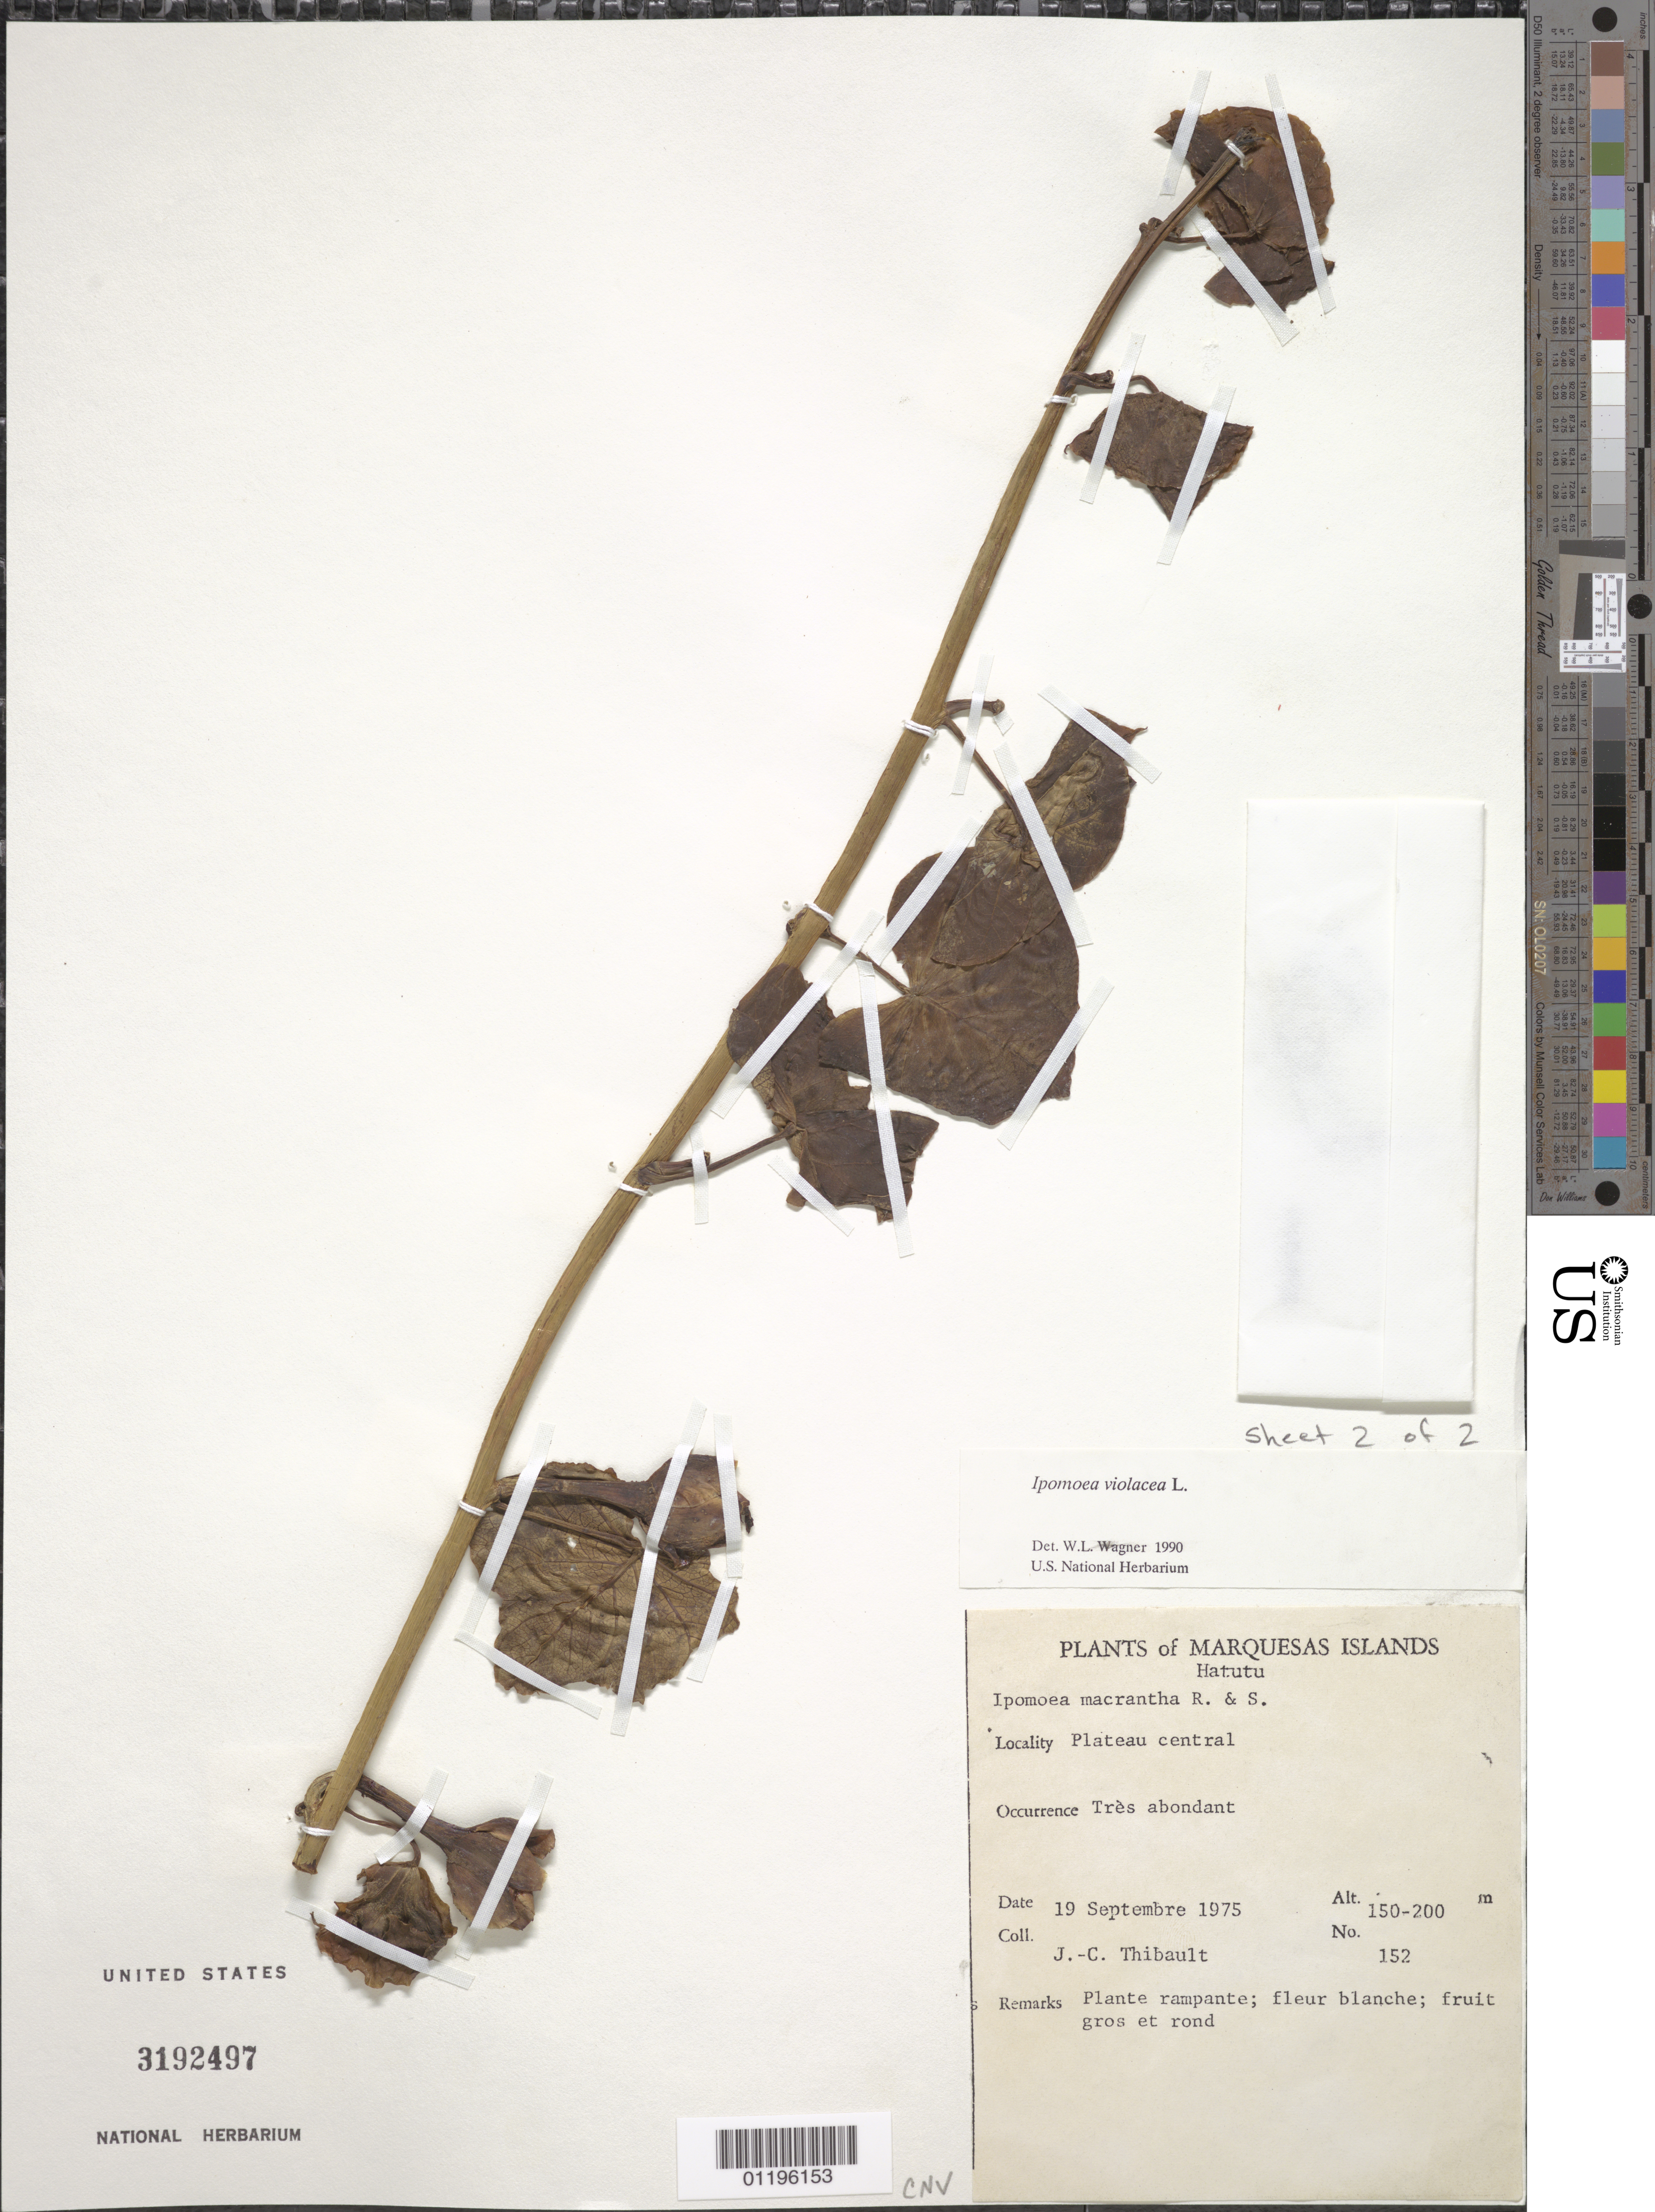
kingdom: Plantae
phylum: Tracheophyta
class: Magnoliopsida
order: Solanales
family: Convolvulaceae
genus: Ipomoea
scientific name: Ipomoea violacea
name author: L.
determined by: Wagner, W. L., (BOT), Smithsonian Institution - National Museum of Natural History (UNITED STATES)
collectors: J. Thibault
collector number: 152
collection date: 1975-09-19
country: French Polynesia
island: Hatutaa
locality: Plateau centrale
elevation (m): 150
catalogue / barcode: US 3192497